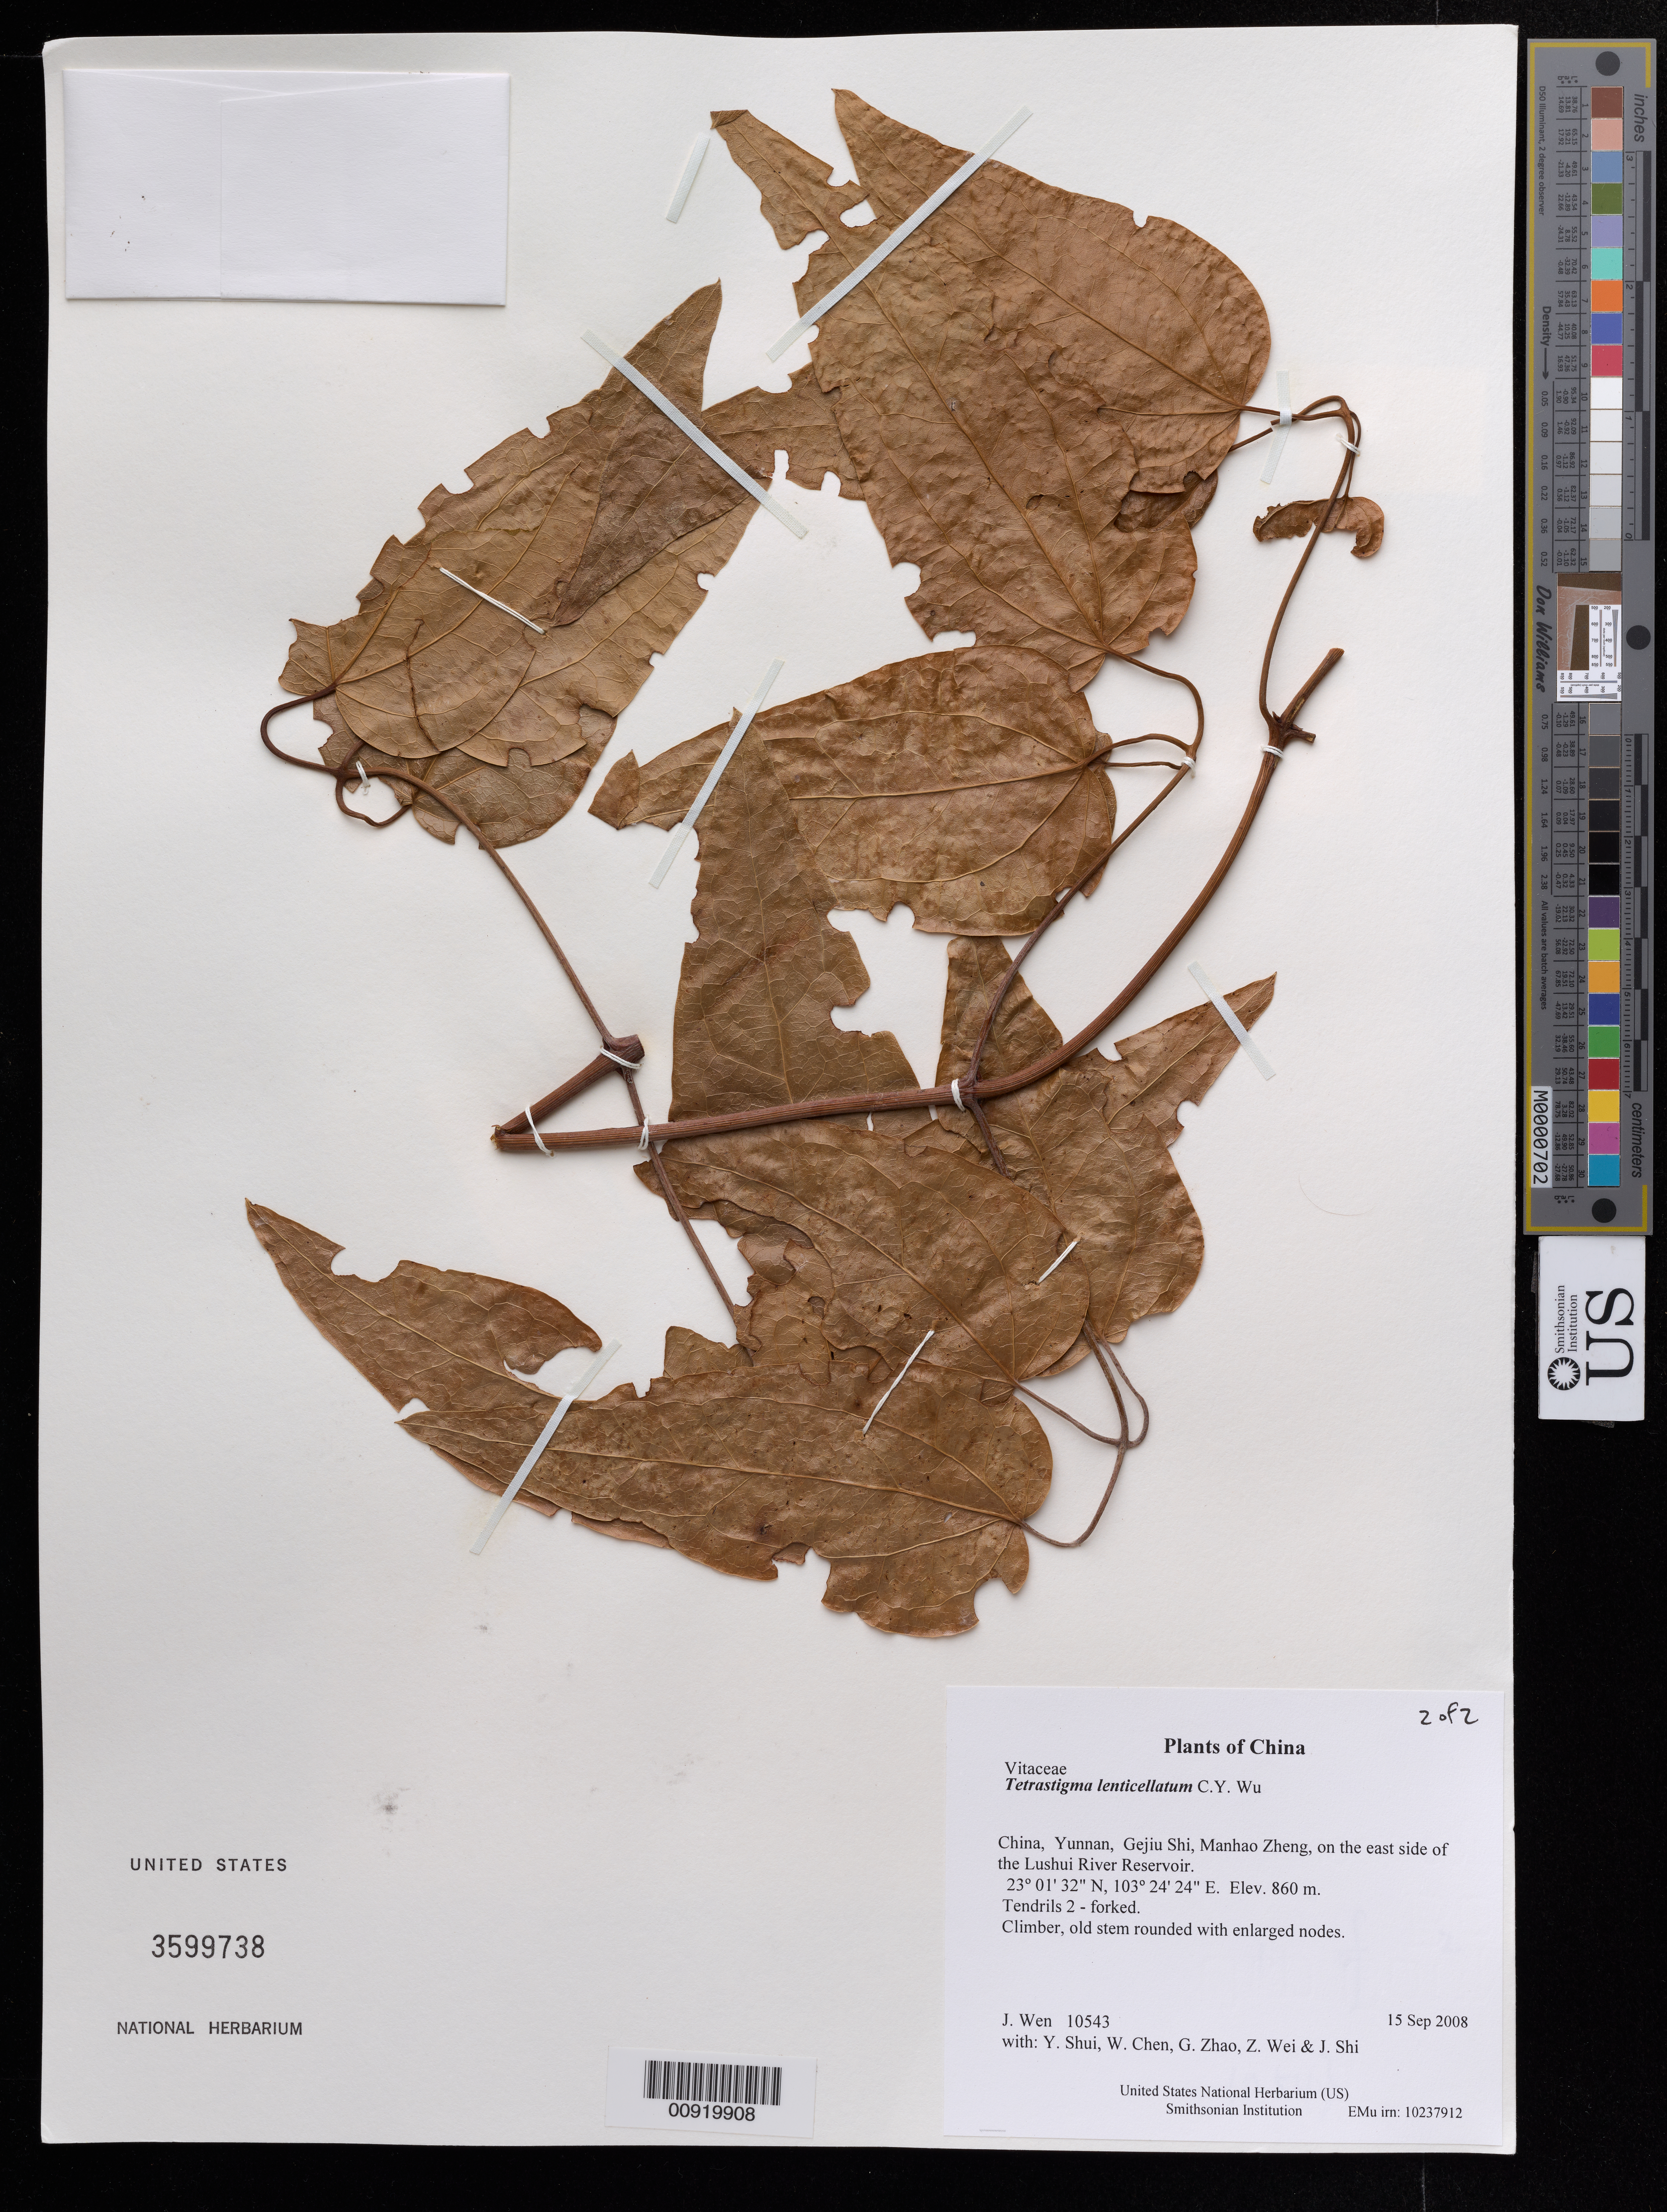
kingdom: Plantae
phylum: Tracheophyta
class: Magnoliopsida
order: Vitales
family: Vitaceae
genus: Tetrastigma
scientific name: Tetrastigma lenticellatum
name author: C.Y. Wu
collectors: J. Wen, Y. Shui, W. Chen, G. Zhao, Z. Wei & J. Shi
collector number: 10543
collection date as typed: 15 Sep 2008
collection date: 2008-09-15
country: China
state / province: Yunnan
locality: Gejiu Shi, Manhao Zheng, on the east side of the Lushui River Reservoir.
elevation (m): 860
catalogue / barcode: US 3599738